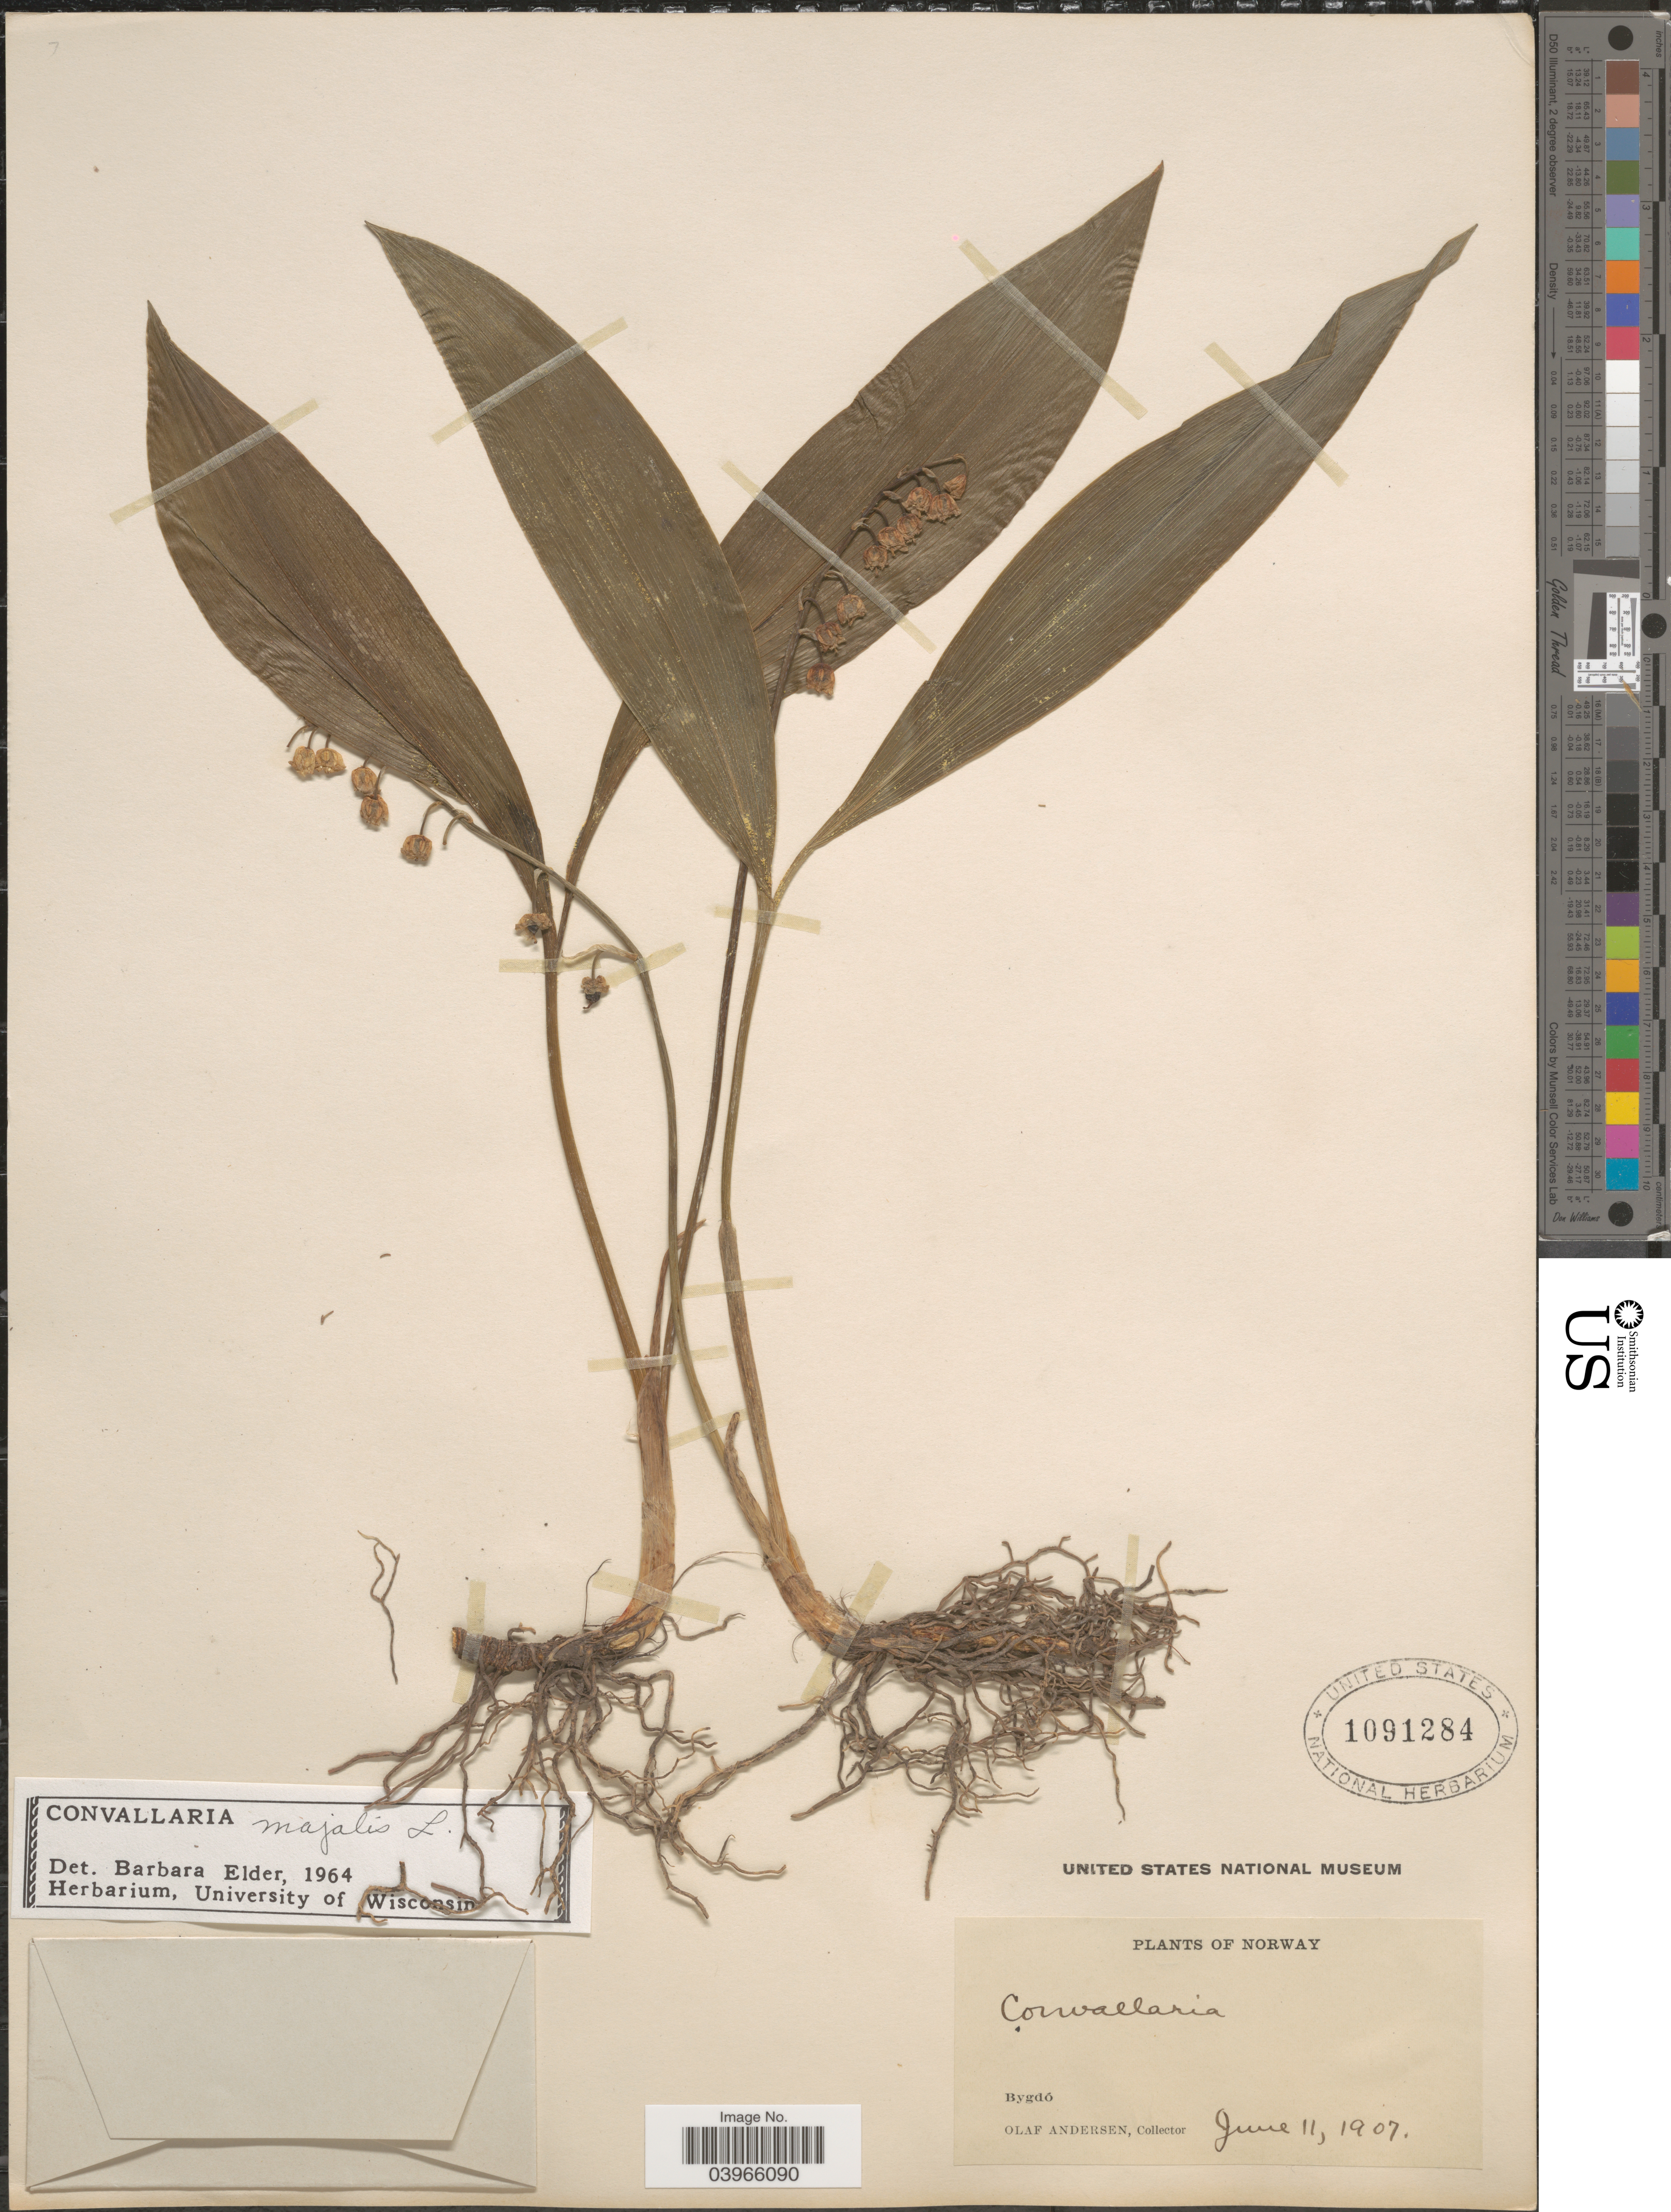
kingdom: Plantae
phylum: Tracheophyta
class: Liliopsida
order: Asparagales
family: Asparagaceae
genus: Convallaria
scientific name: Convallaria majalis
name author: L.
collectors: O. Andersen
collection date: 1907-06-11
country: Norway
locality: Bygdó.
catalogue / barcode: US 1091284